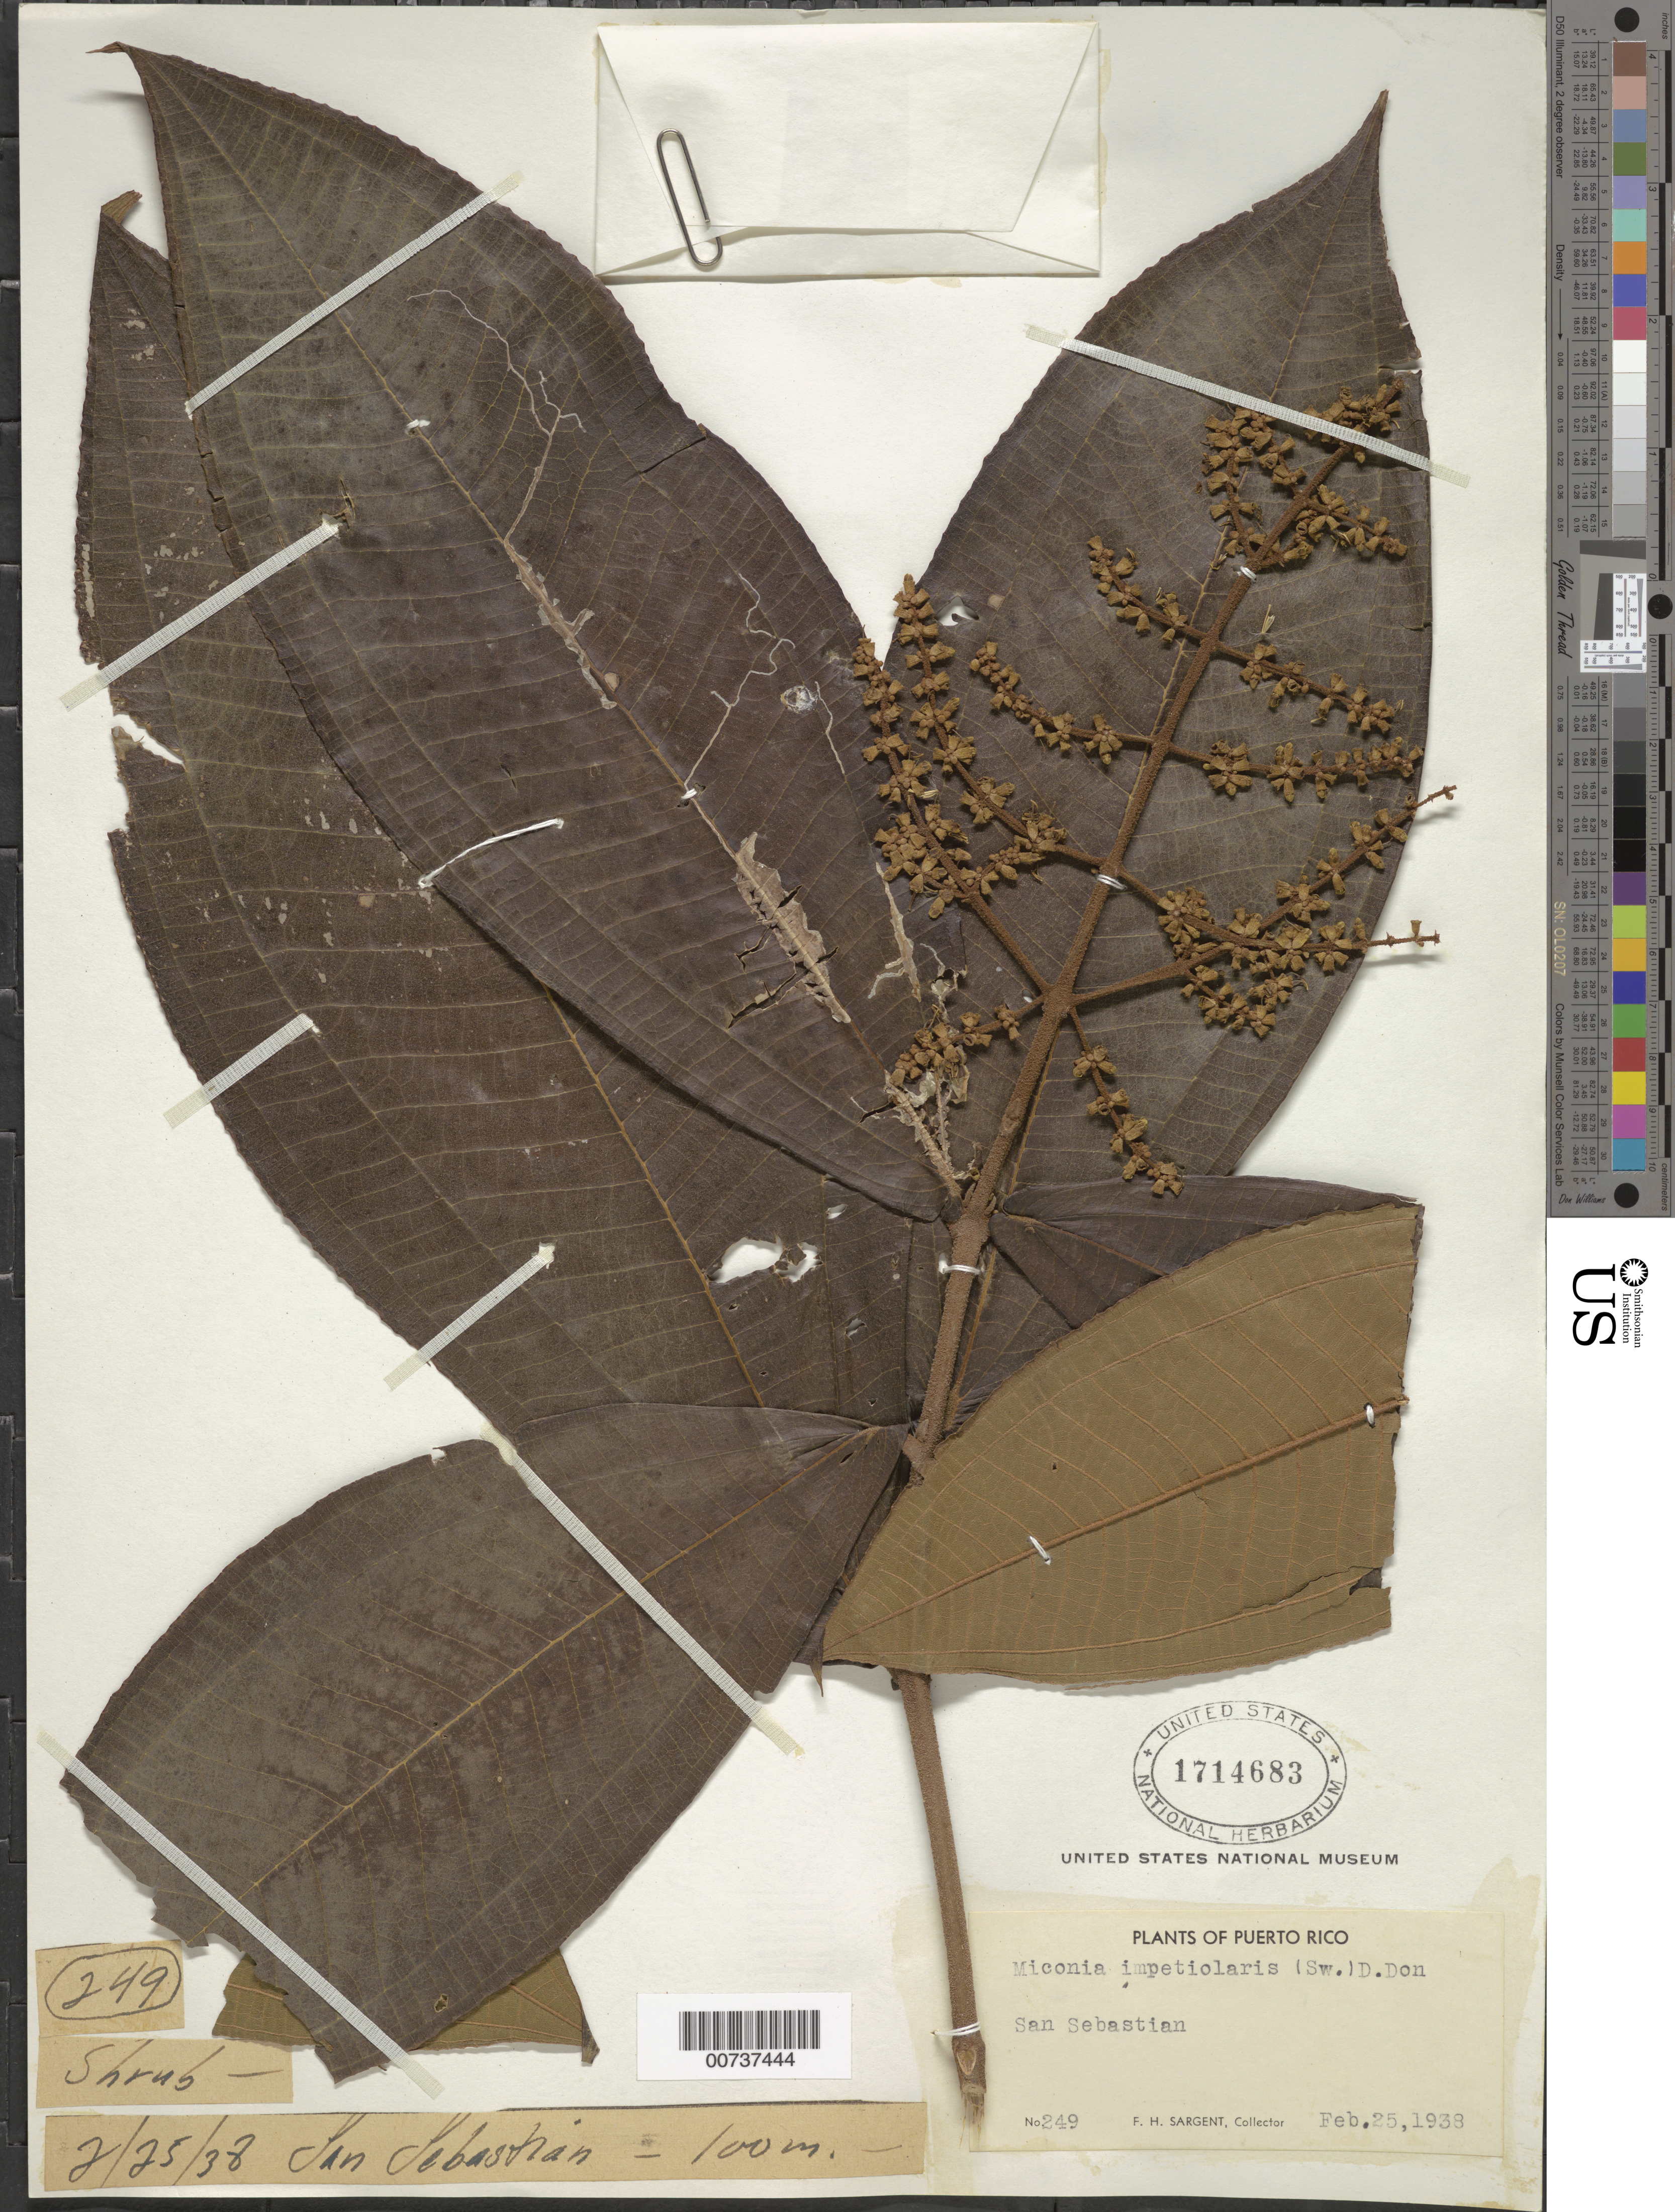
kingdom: Plantae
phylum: Tracheophyta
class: Magnoliopsida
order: Myrtales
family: Melastomataceae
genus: Miconia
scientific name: Miconia impetiolaris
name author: (Sw.) D. Don ex DC.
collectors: F. H. Sargent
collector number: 249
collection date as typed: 25 Feb 1938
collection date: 1938-02-25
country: Puerto Rico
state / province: San Sebastián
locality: San Sebastián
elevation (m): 100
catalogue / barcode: US 1714683